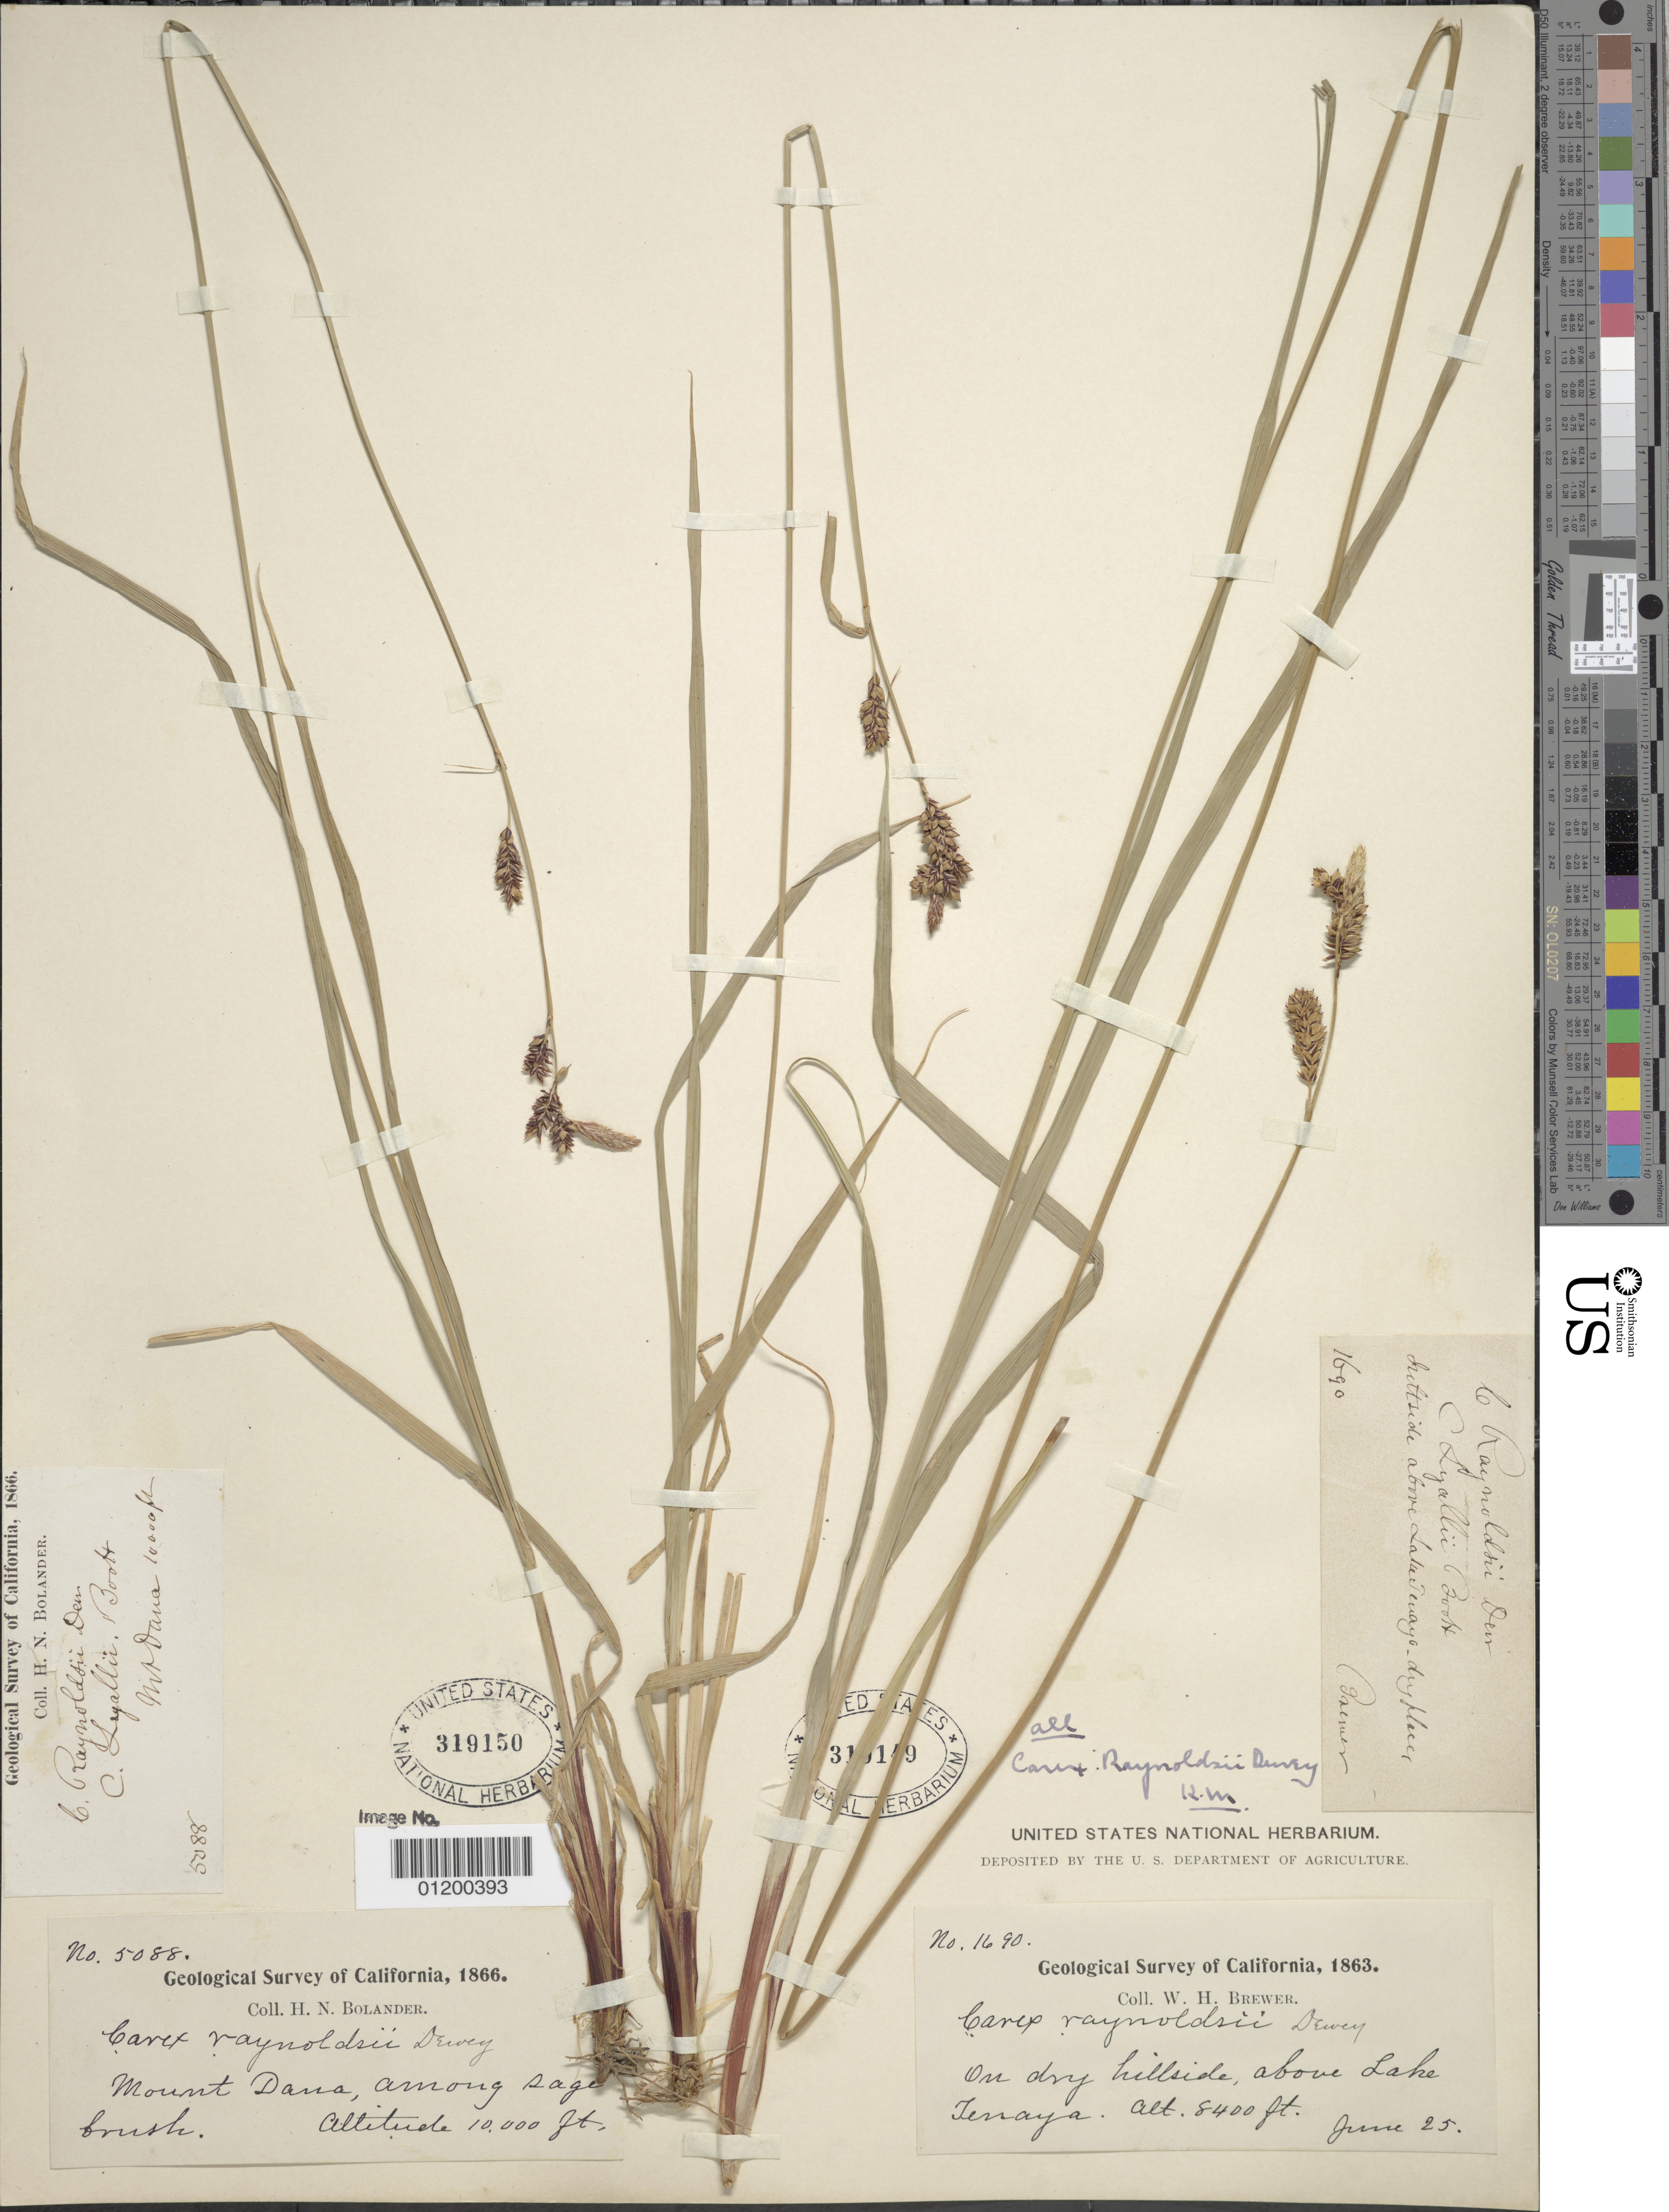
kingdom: Plantae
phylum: Tracheophyta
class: Liliopsida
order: Poales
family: Cyperaceae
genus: Carex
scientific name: Carex raynoldsii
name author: Dewey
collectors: W. H. Brewer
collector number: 1690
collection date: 1863-06-25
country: United States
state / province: California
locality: On dry hillside above Lake Tenaya.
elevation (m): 2560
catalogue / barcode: US 319149